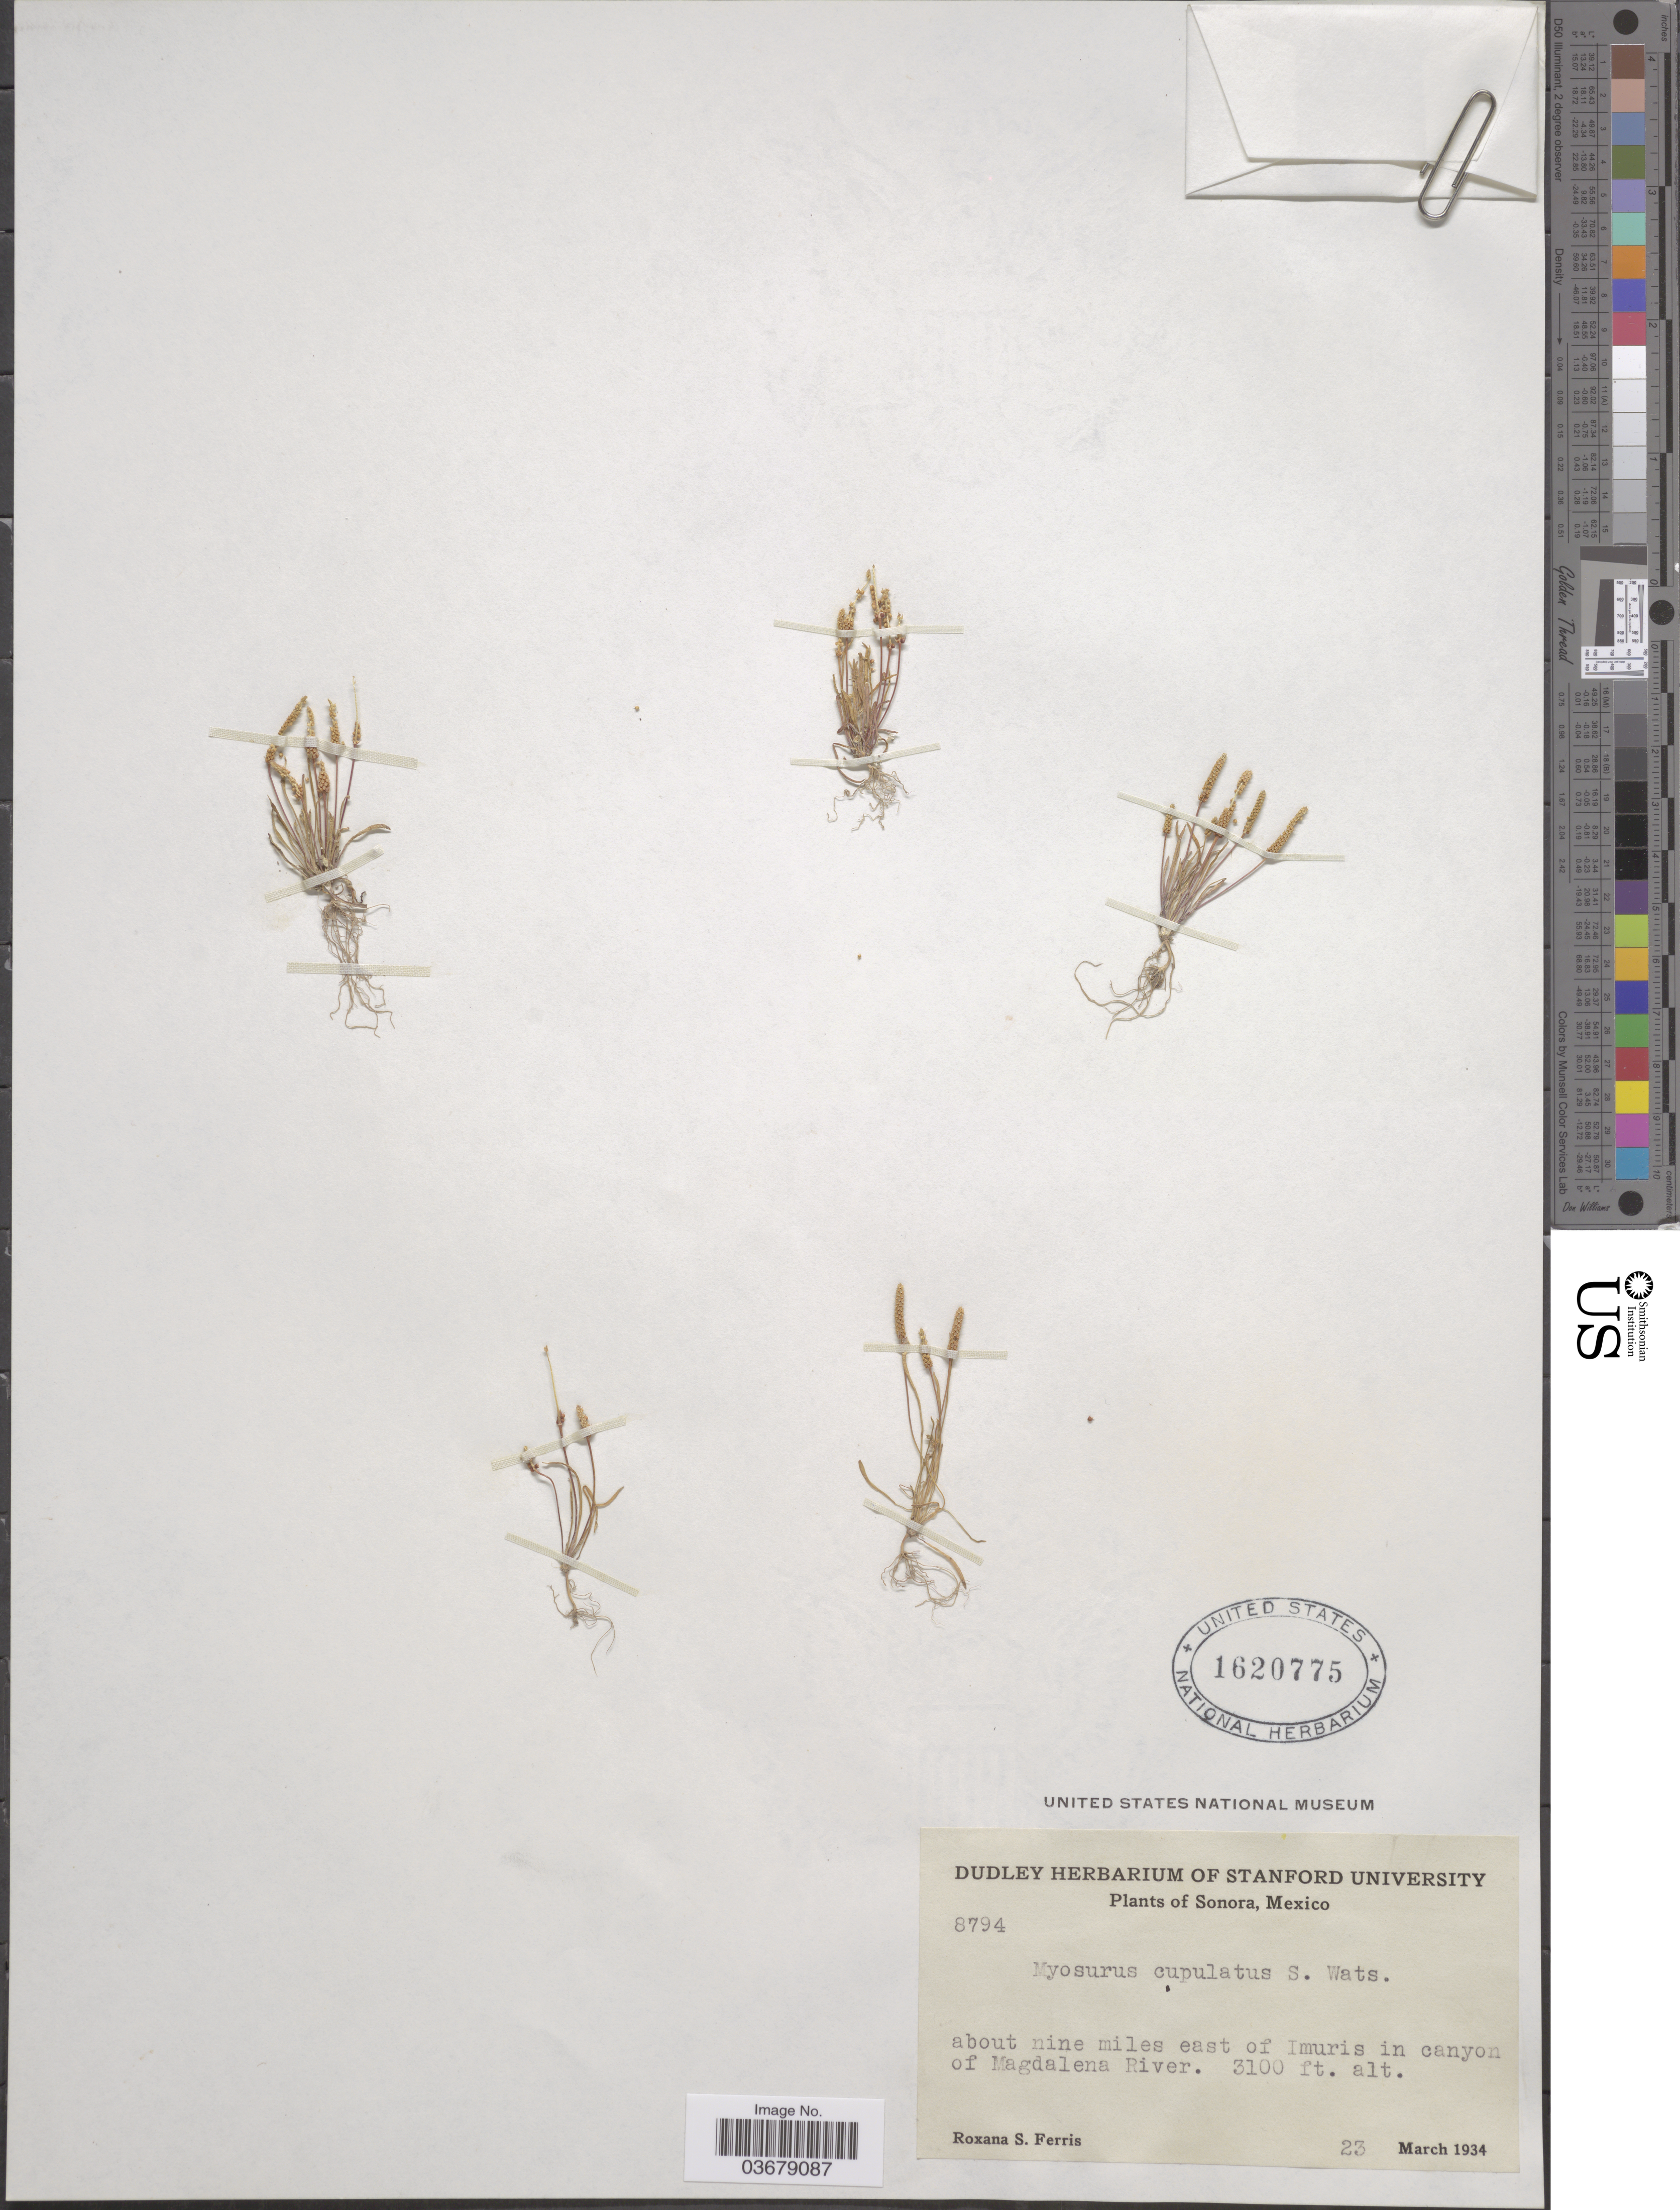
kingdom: Plantae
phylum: Tracheophyta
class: Magnoliopsida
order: Ranunculales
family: Ranunculaceae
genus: Myosurus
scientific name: Myosurus cupulatus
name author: S. Watson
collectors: R. S. Ferris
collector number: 8794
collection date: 1934-03-23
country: Mexico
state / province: Sonora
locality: About nine miles east of Imuris in canyon of Magdalena River.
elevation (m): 945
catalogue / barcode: US 1620775